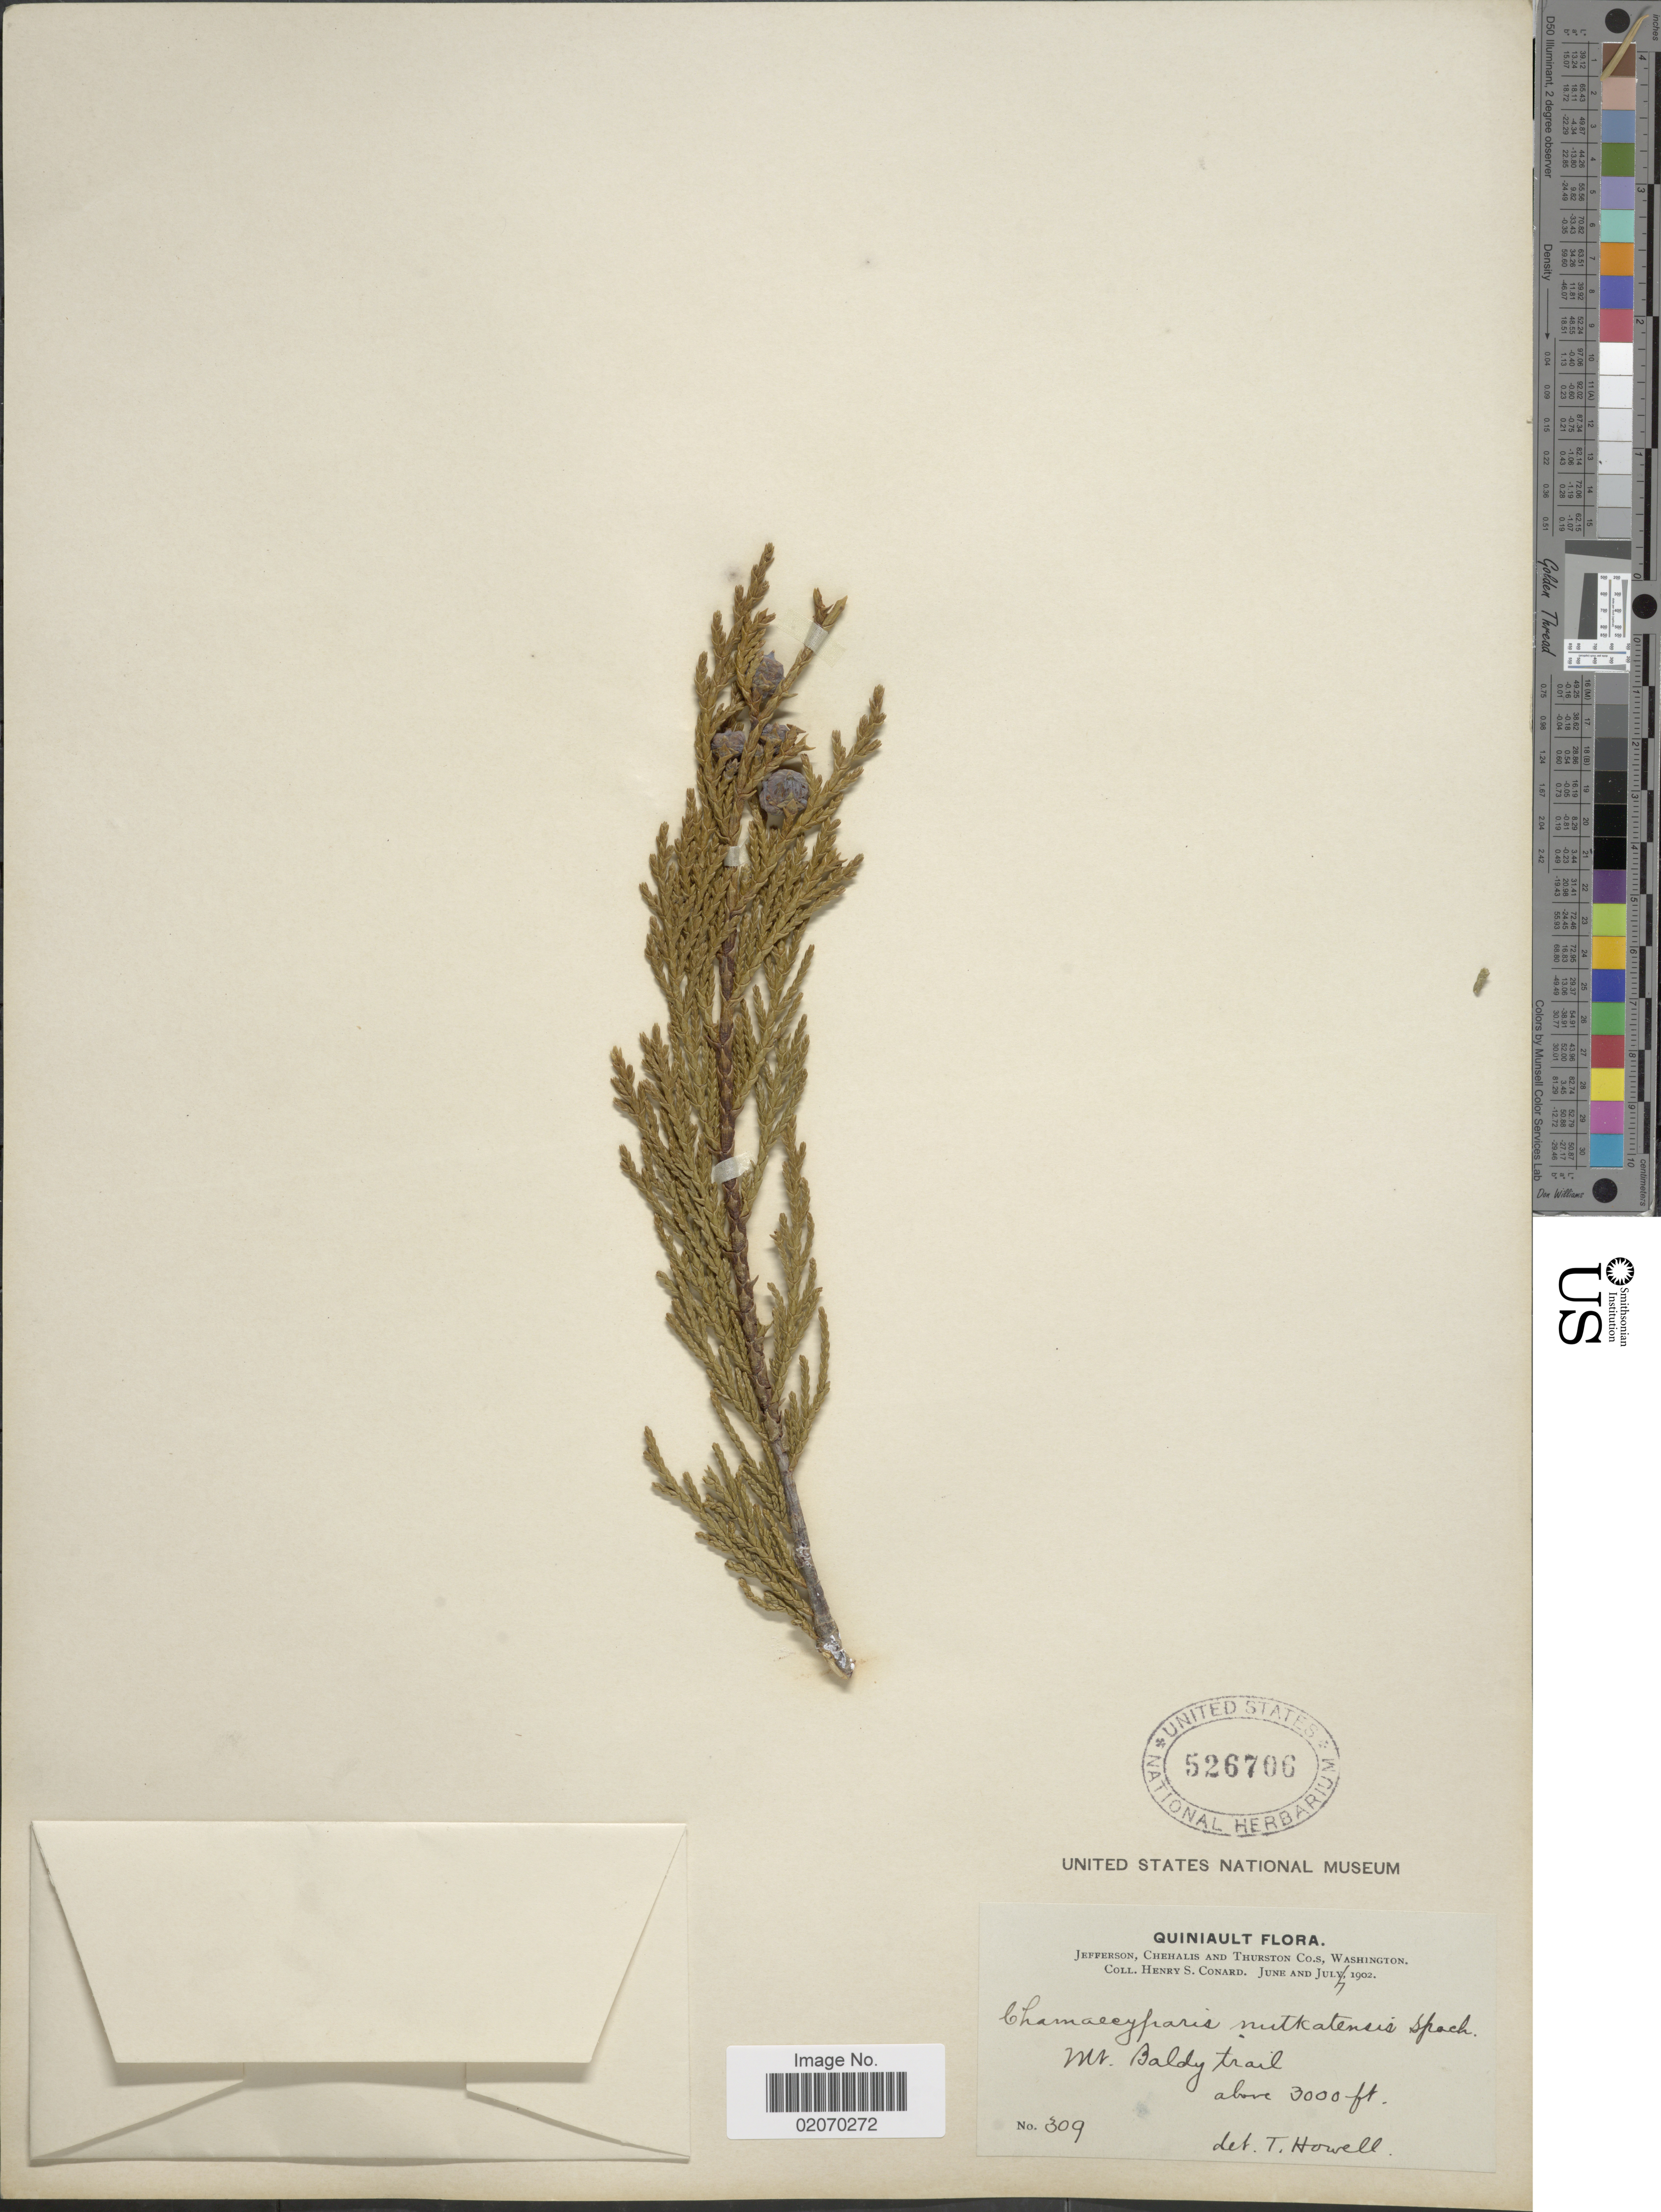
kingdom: Plantae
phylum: Tracheophyta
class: Pinopsida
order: Pinales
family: Cupressaceae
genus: Chamaecyparis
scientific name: Chamaecyparis nootkatensis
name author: (D. Don) Spach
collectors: H. S. Conard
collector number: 309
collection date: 1902-06-04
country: United States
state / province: Washington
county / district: Thurston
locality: Quiniault. Jefferson, Chehalis and Thurston Co.s. Mt. Baldy trail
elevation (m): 914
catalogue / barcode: US 526706